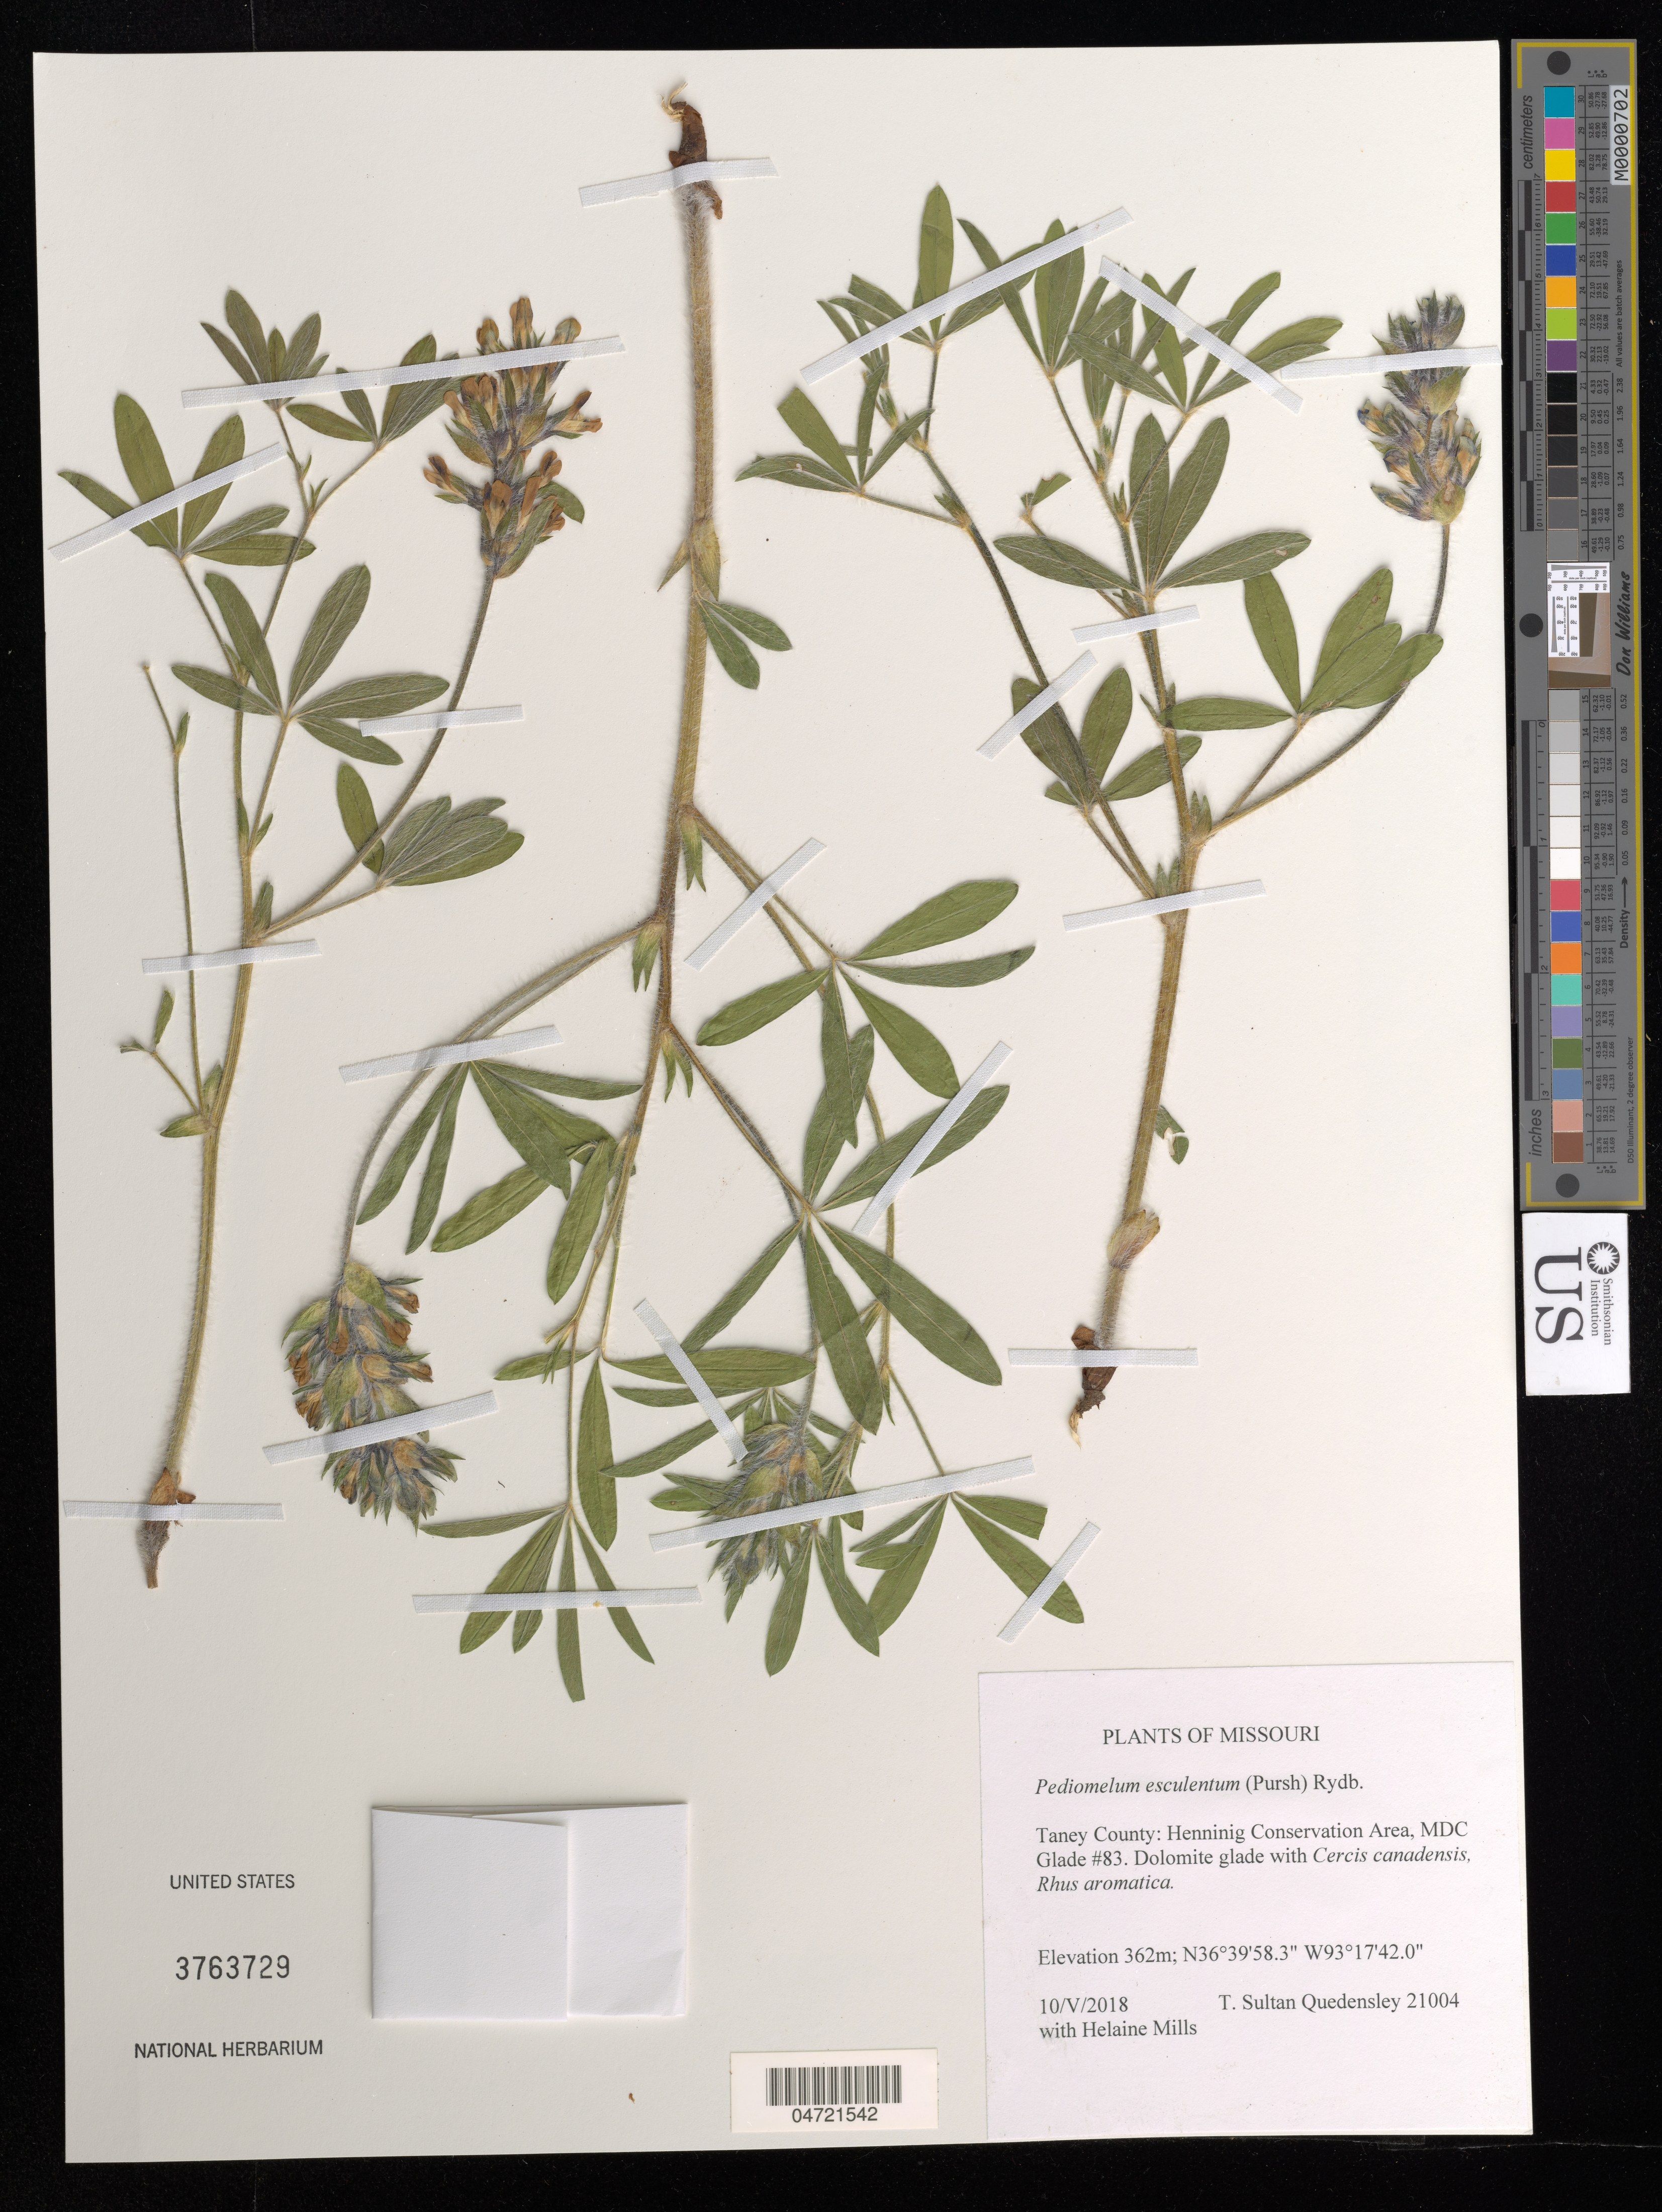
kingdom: Plantae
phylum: Tracheophyta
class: Magnoliopsida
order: Fabales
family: Fabaceae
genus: Pediomelum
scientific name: Pediomelum esculentum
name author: (Pursh) Rydb.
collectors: T. S. Quedensley & H. Mills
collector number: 21004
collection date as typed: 10 May 2018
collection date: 2018-05-10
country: United States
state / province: Missouri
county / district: Taney County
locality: Henninig Conservation Area, MDC Glade #83.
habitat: Dolomite glade.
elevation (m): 362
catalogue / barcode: US 3763729